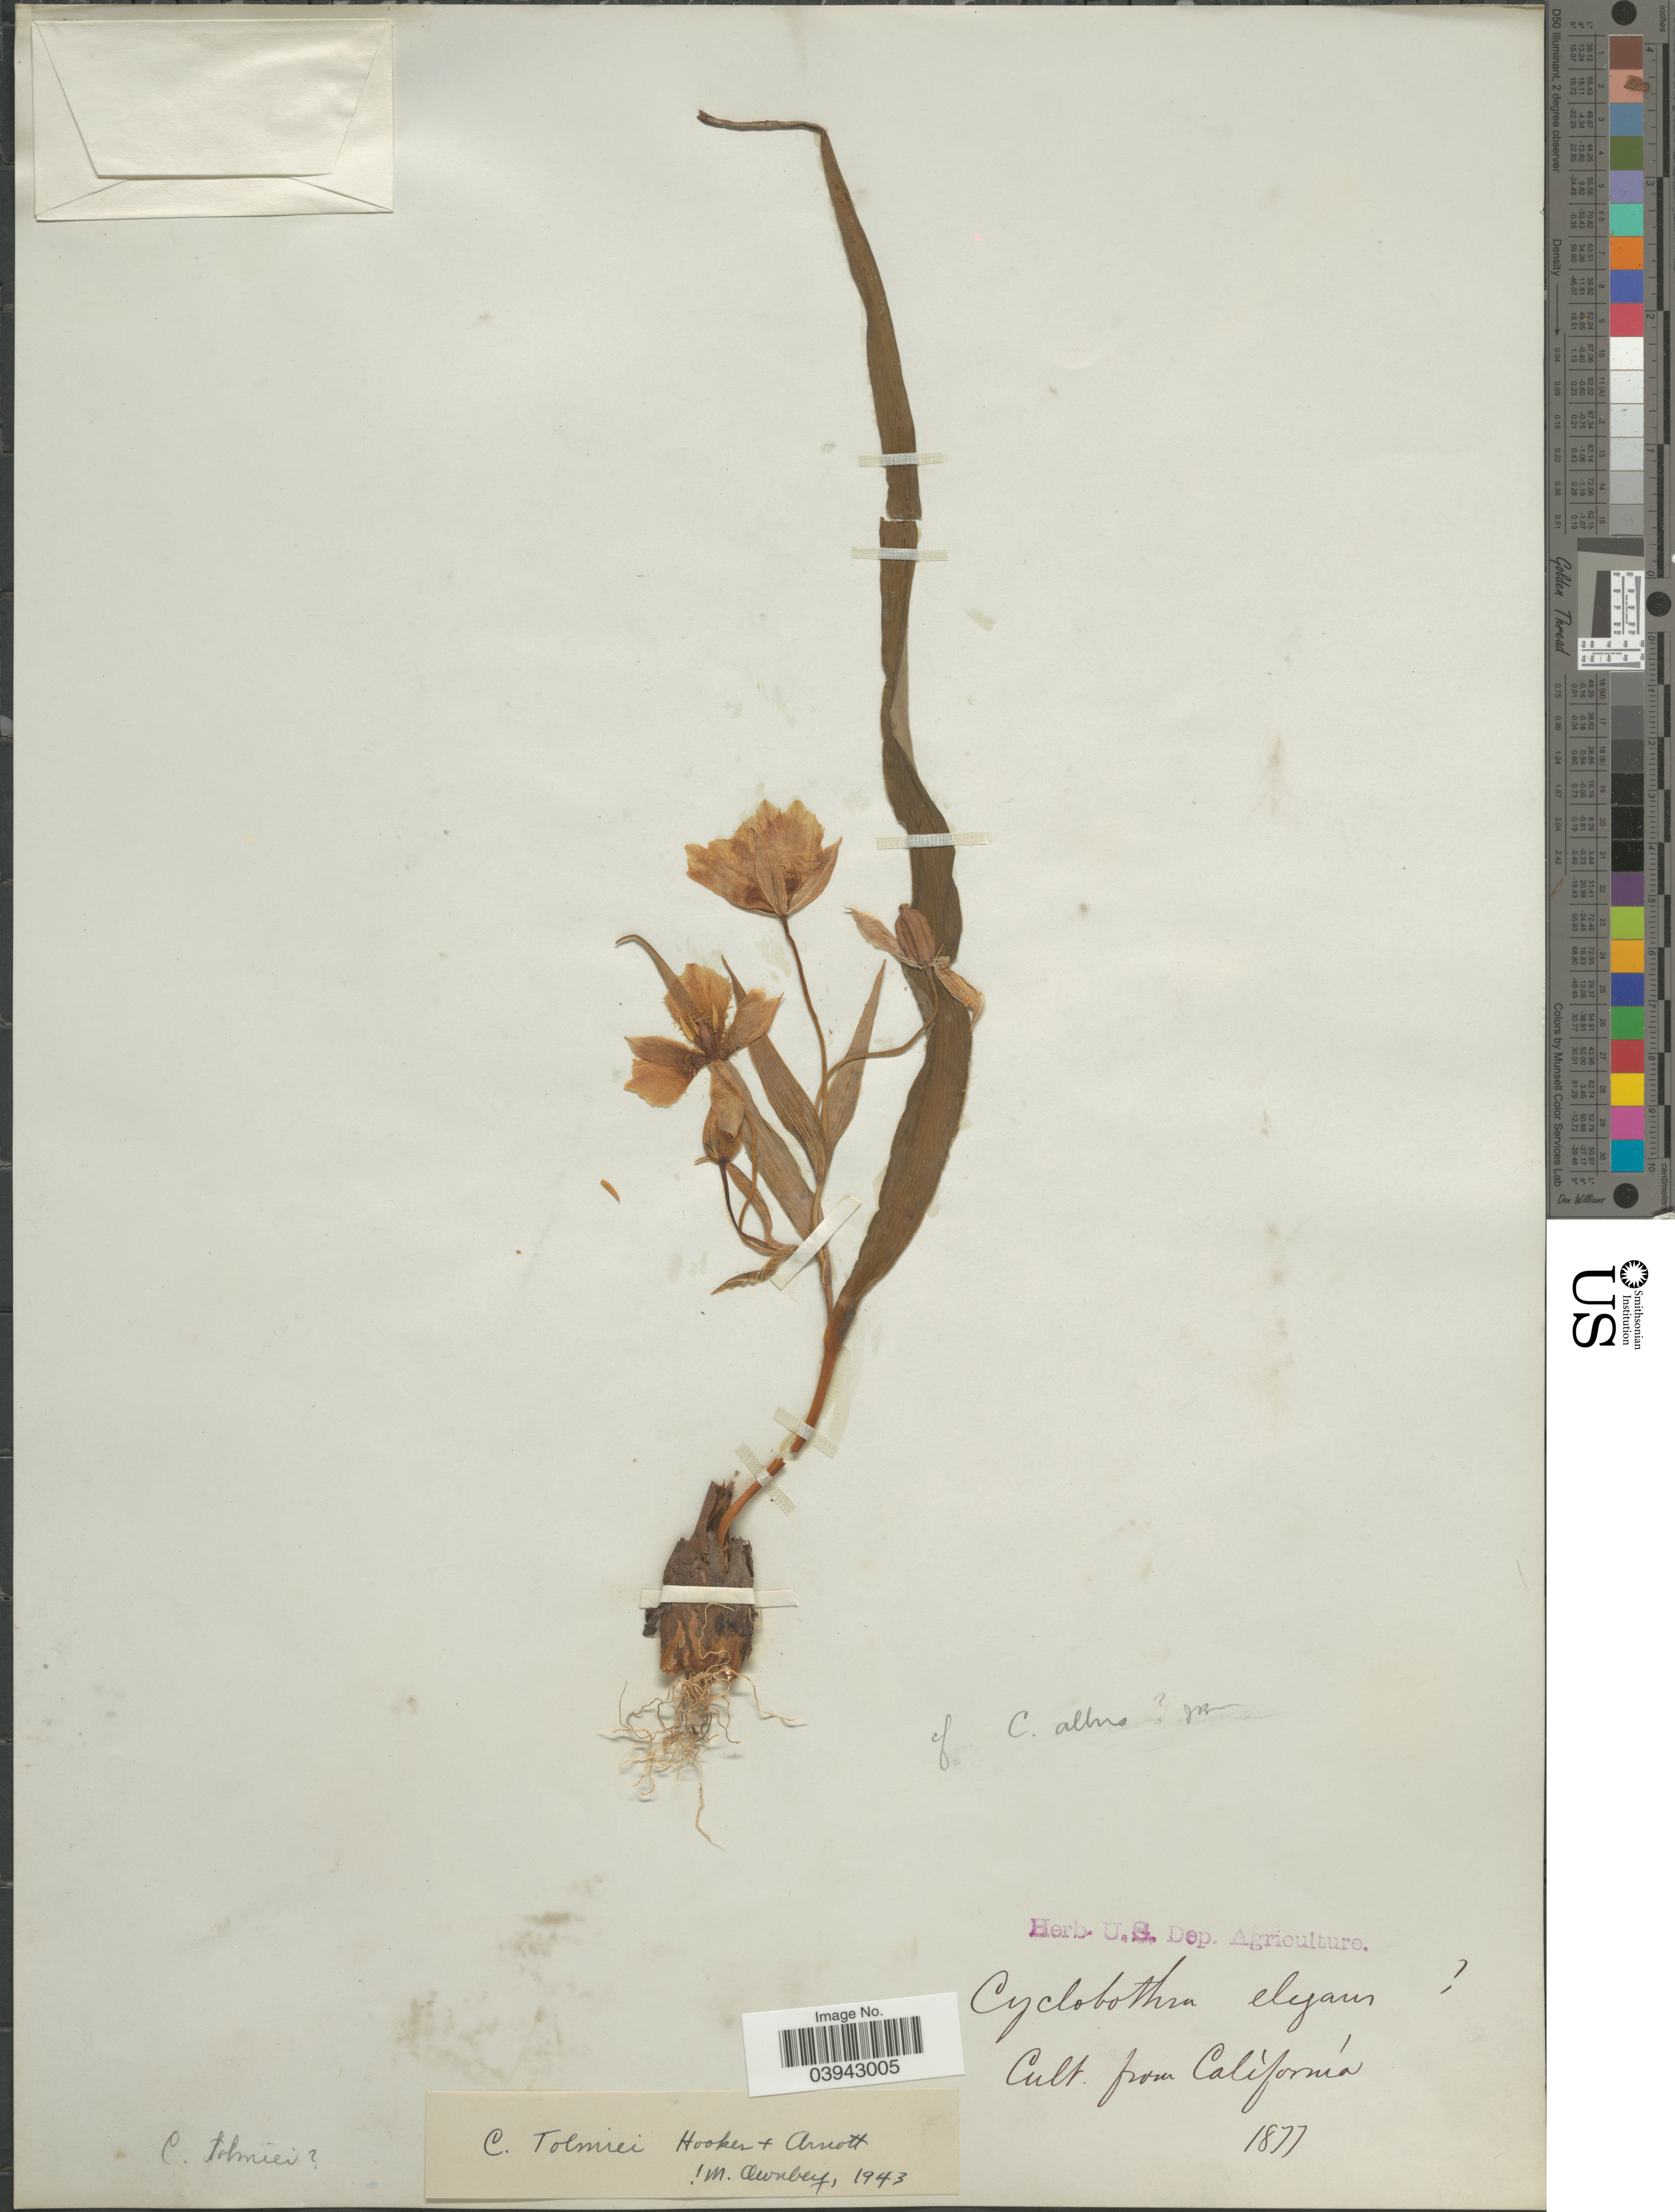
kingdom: Plantae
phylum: Tracheophyta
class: Liliopsida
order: Liliales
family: Liliaceae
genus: Calochortus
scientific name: Calochortus tolmiei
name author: Hook. & Arn.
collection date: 1877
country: United States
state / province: California